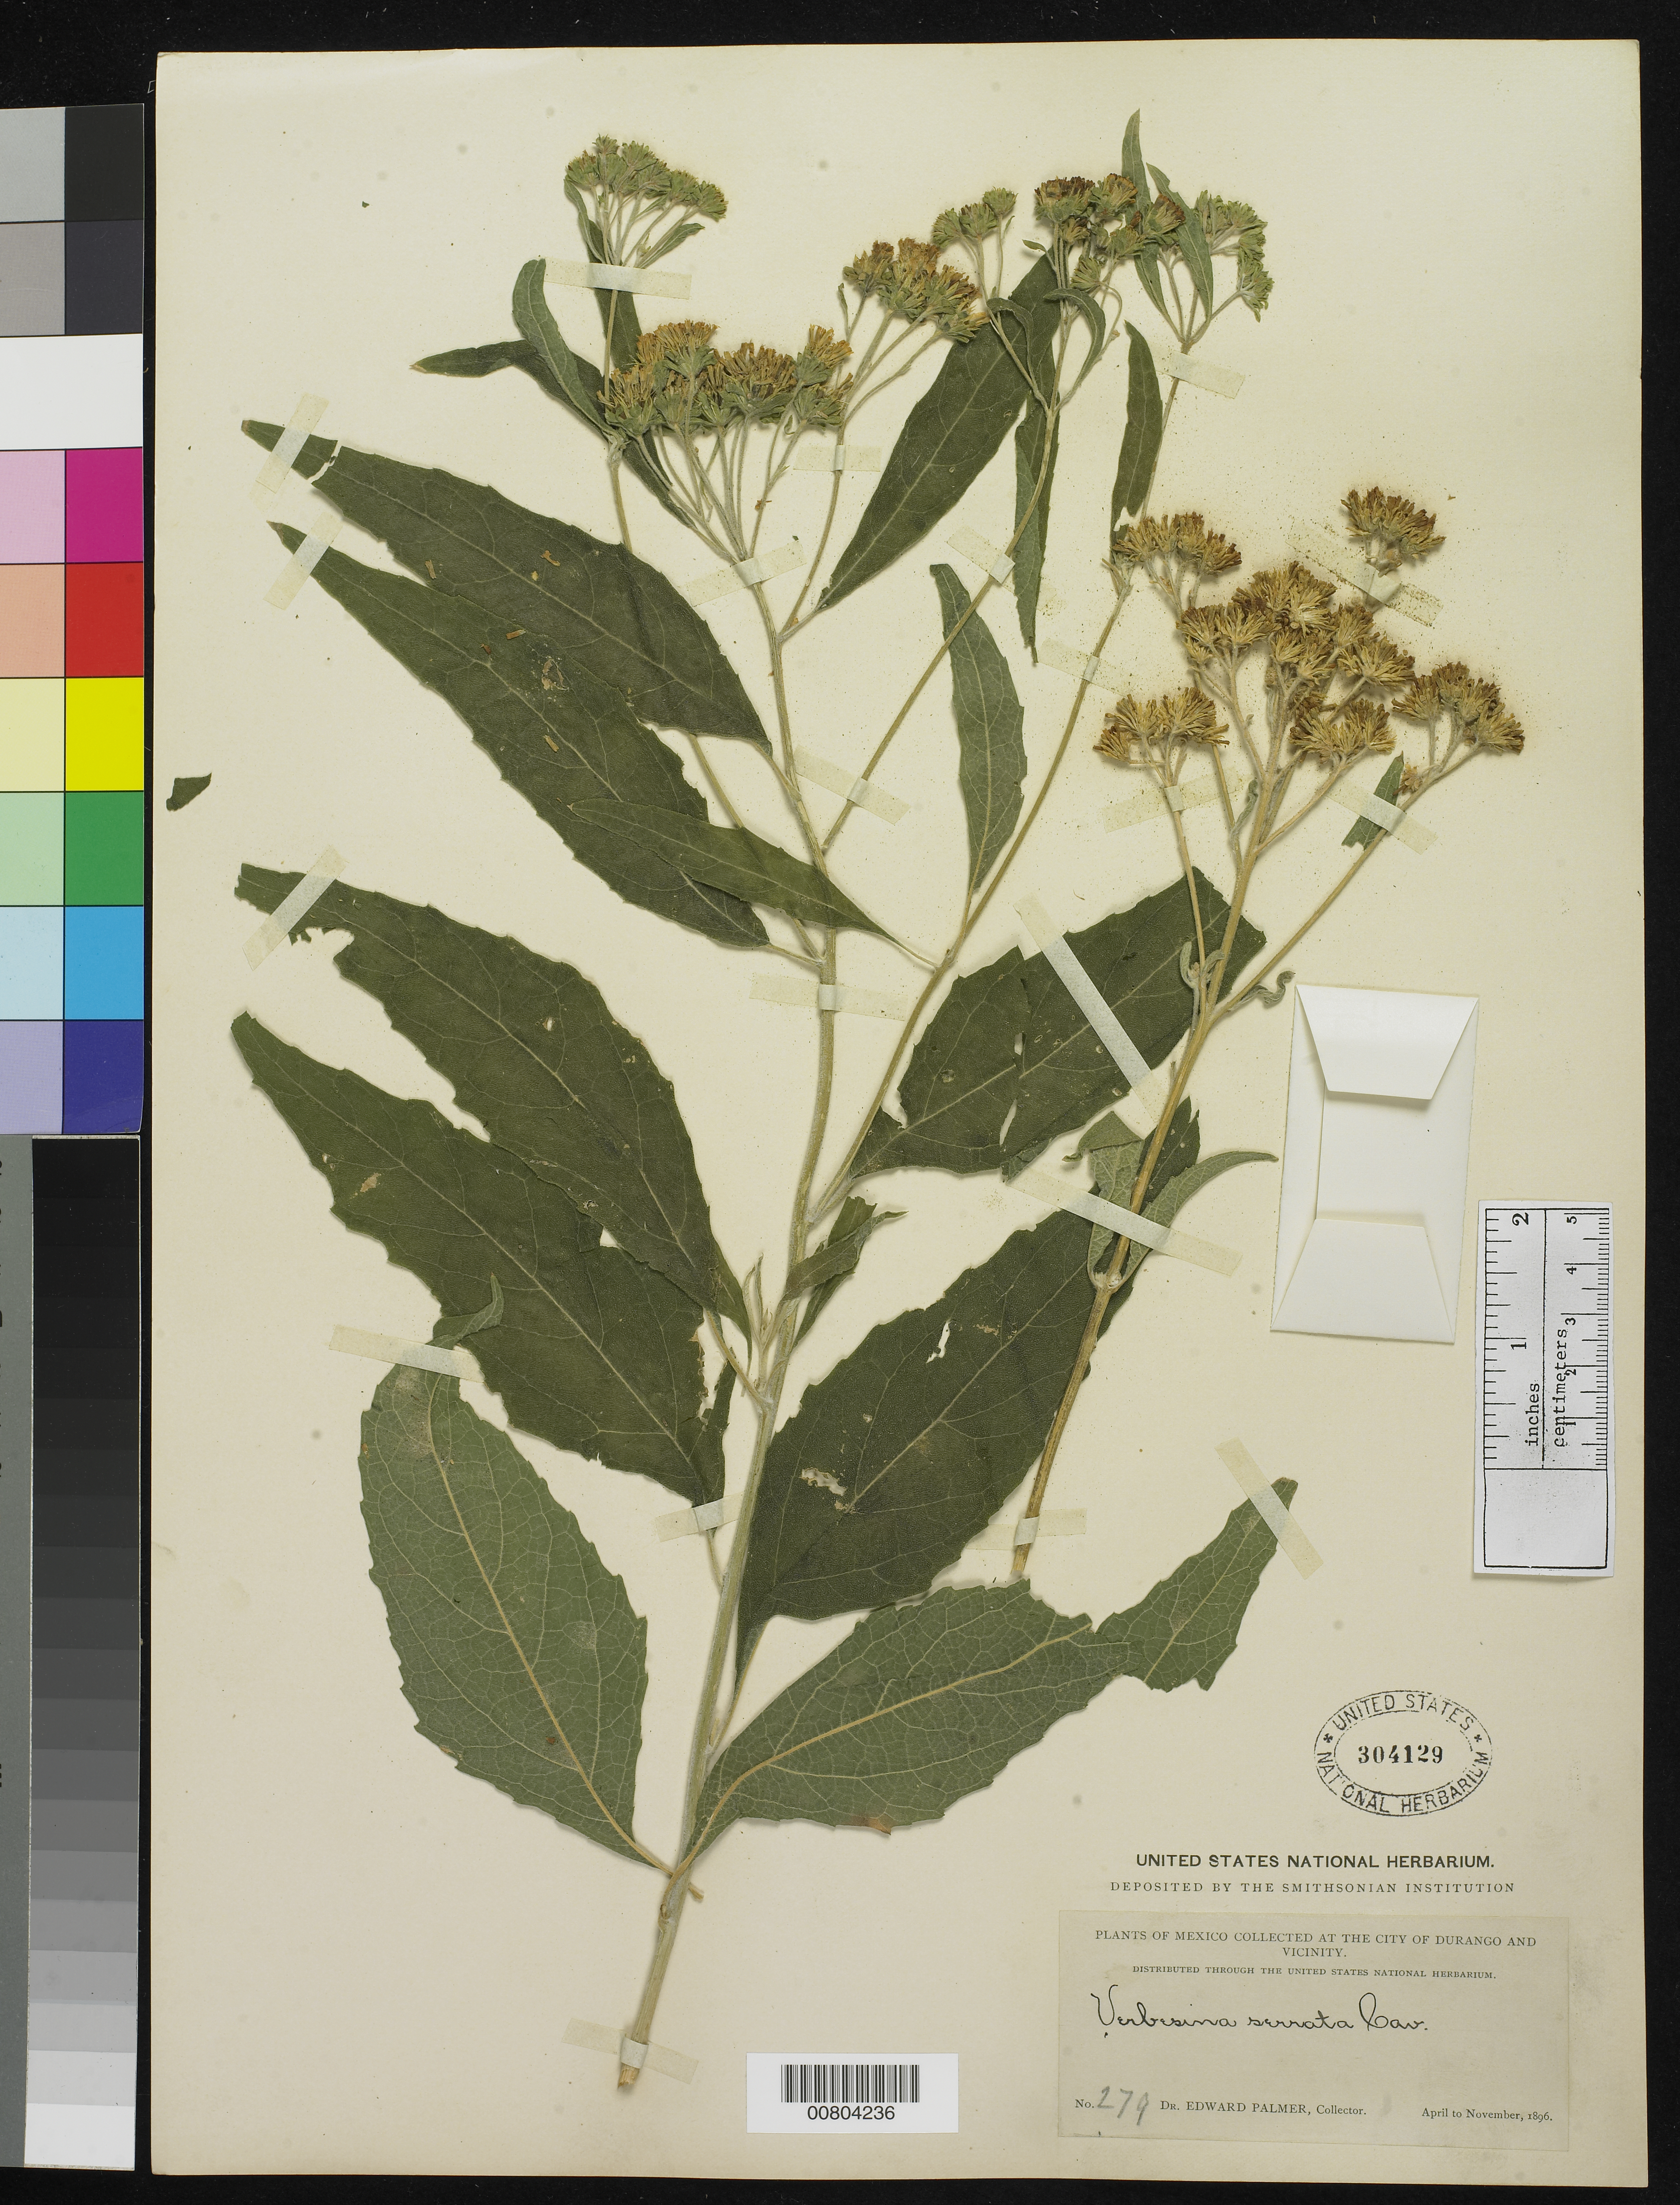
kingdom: Plantae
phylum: Tracheophyta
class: Magnoliopsida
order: Asterales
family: Asteraceae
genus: Verbesina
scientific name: Verbesina serrata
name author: Cav.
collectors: E. Palmer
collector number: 279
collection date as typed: Apr 1896 to -- Nov 1896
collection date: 1896-04/1896-11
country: Mexico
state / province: Durango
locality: City of Durango and vicinity.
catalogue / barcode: US 304129